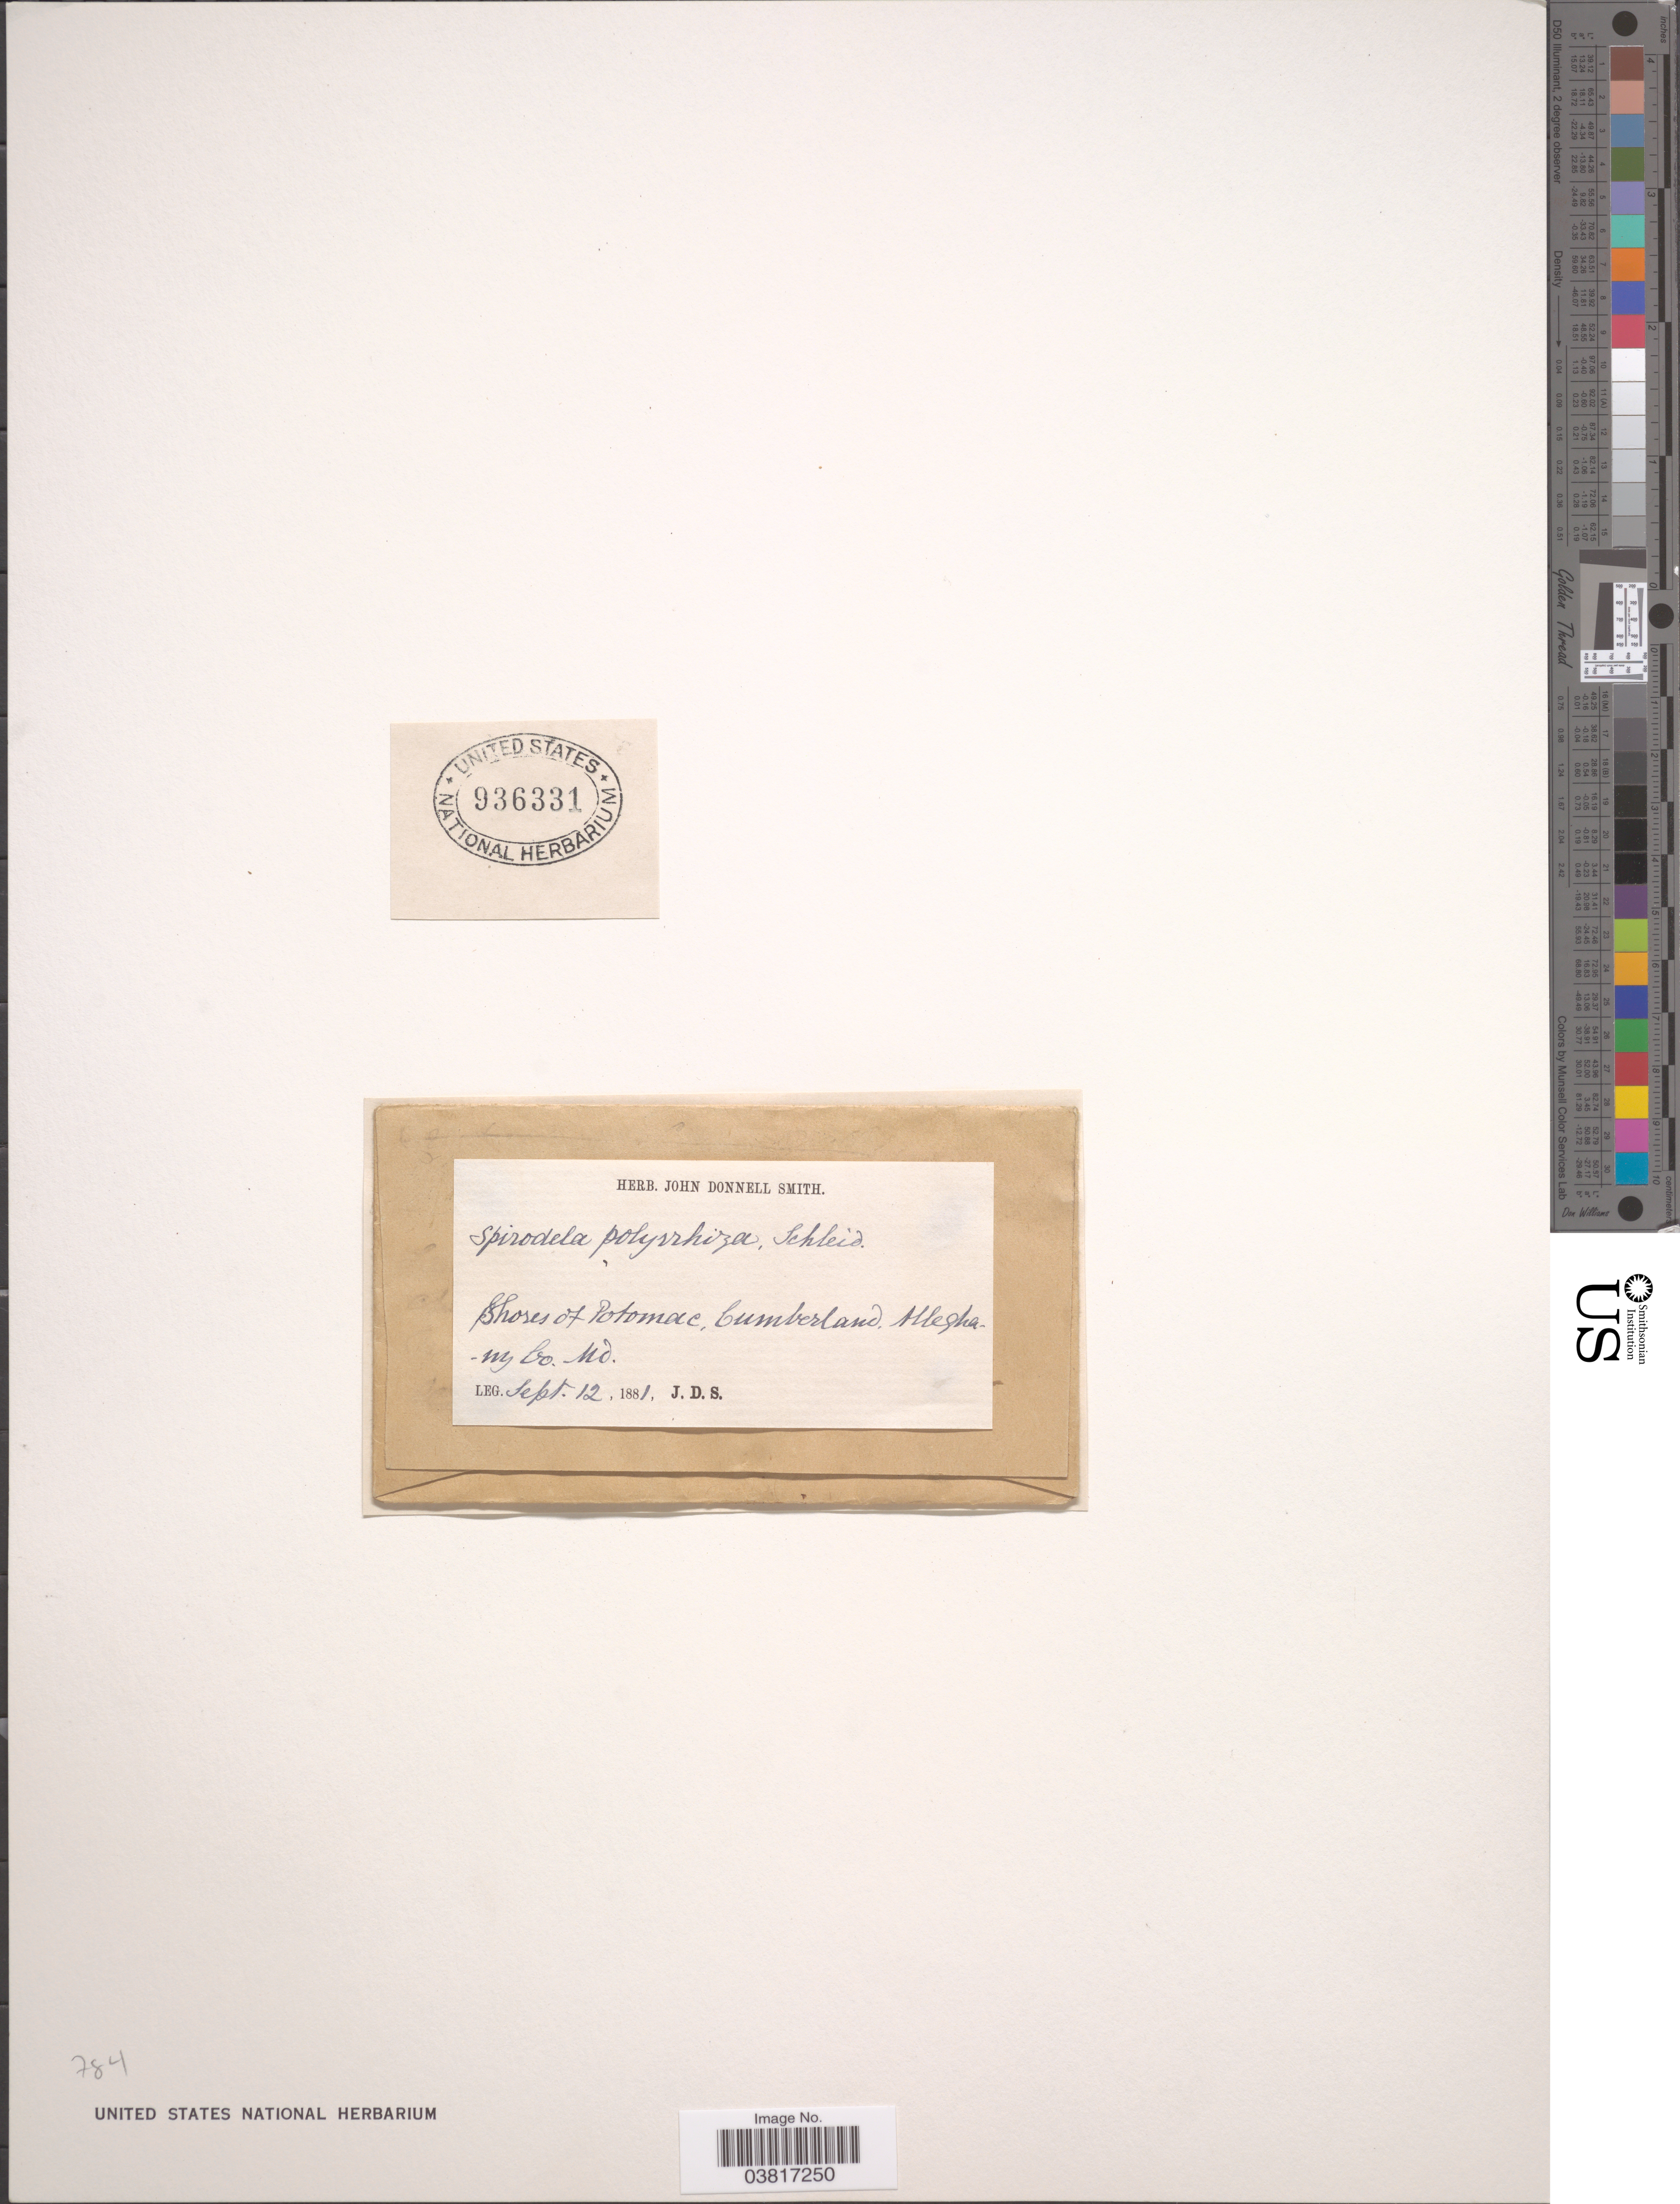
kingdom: Plantae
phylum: Tracheophyta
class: Liliopsida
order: Alismatales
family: Araceae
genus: Spirodela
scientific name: Spirodela polyrrhiza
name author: (L.) Schleid.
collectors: J. Donnell Smith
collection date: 1881-09-12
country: United States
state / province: Maryland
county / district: Allegany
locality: Shores of Potomac, Cumberland, Alleghany Co.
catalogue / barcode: US 936331